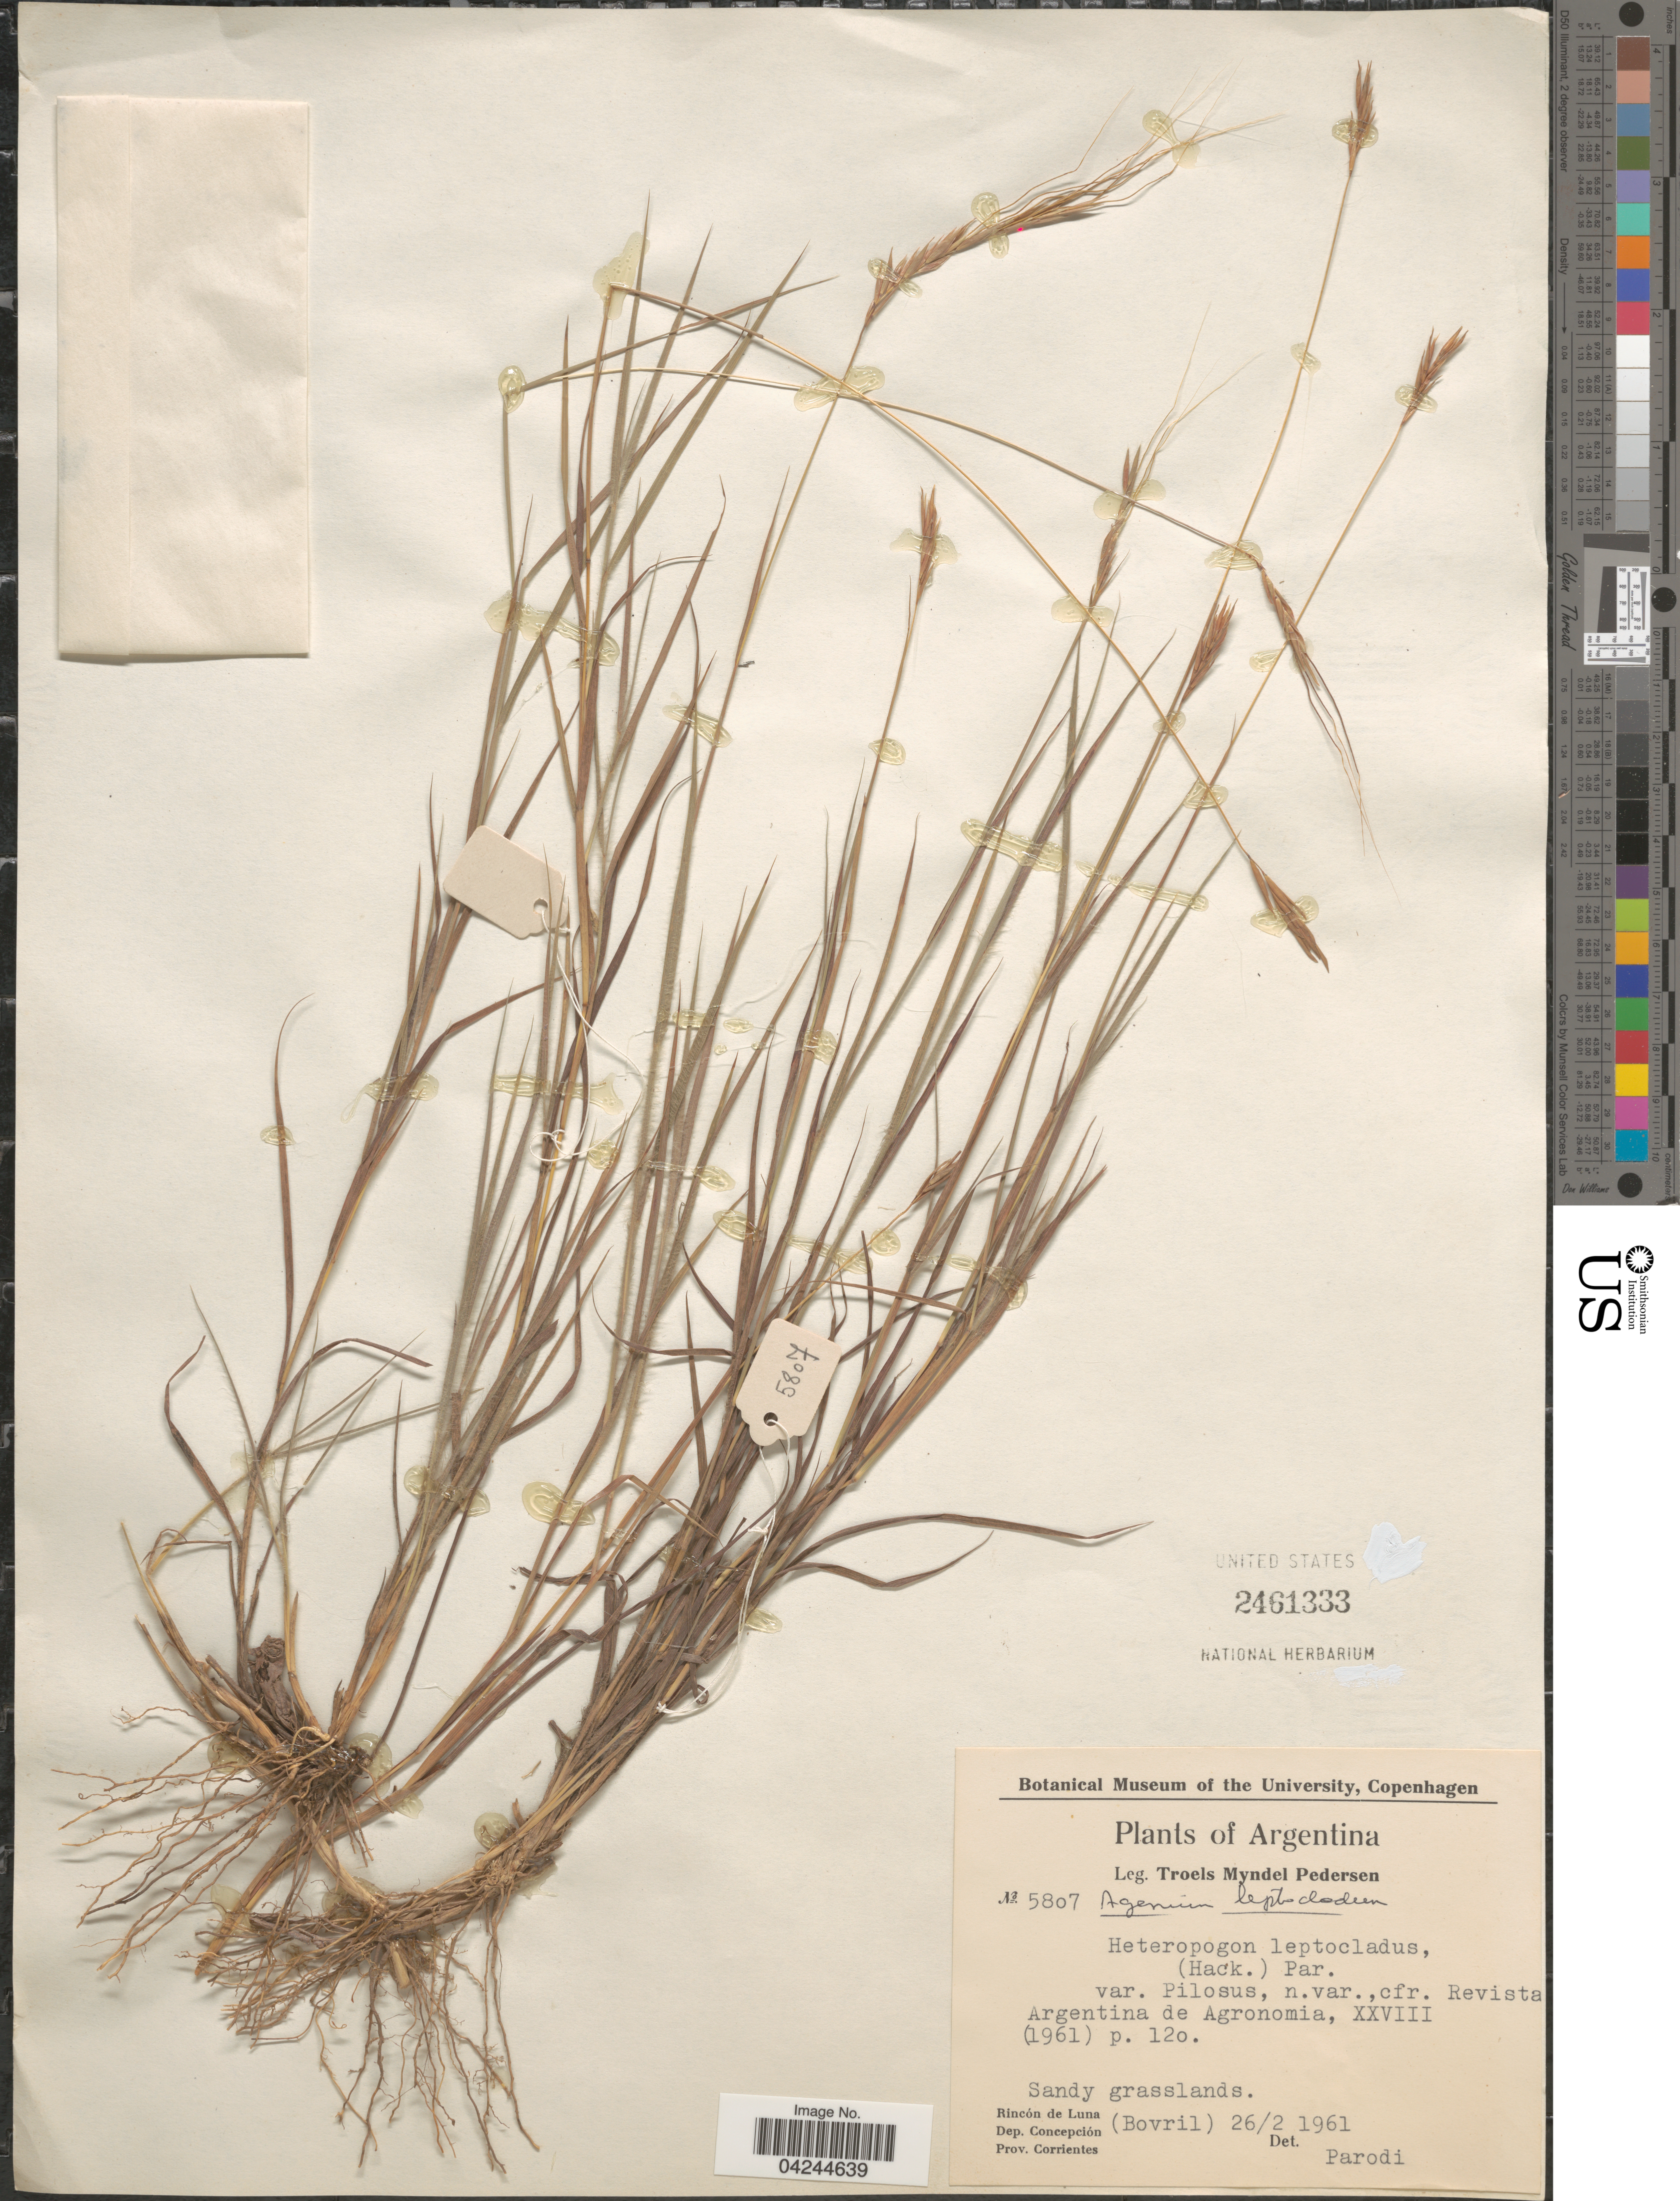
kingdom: Plantae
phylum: Tracheophyta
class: Liliopsida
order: Poales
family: Poaceae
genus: Agenium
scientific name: Agenium leptocladum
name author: (Hack.) Clayton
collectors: T. Pederson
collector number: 5807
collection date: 1961-02-26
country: Argentina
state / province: Corrientes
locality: Sandy grasslands. Rincón de Luna. Dep. Concepción. (Bovril).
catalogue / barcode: US 2461333